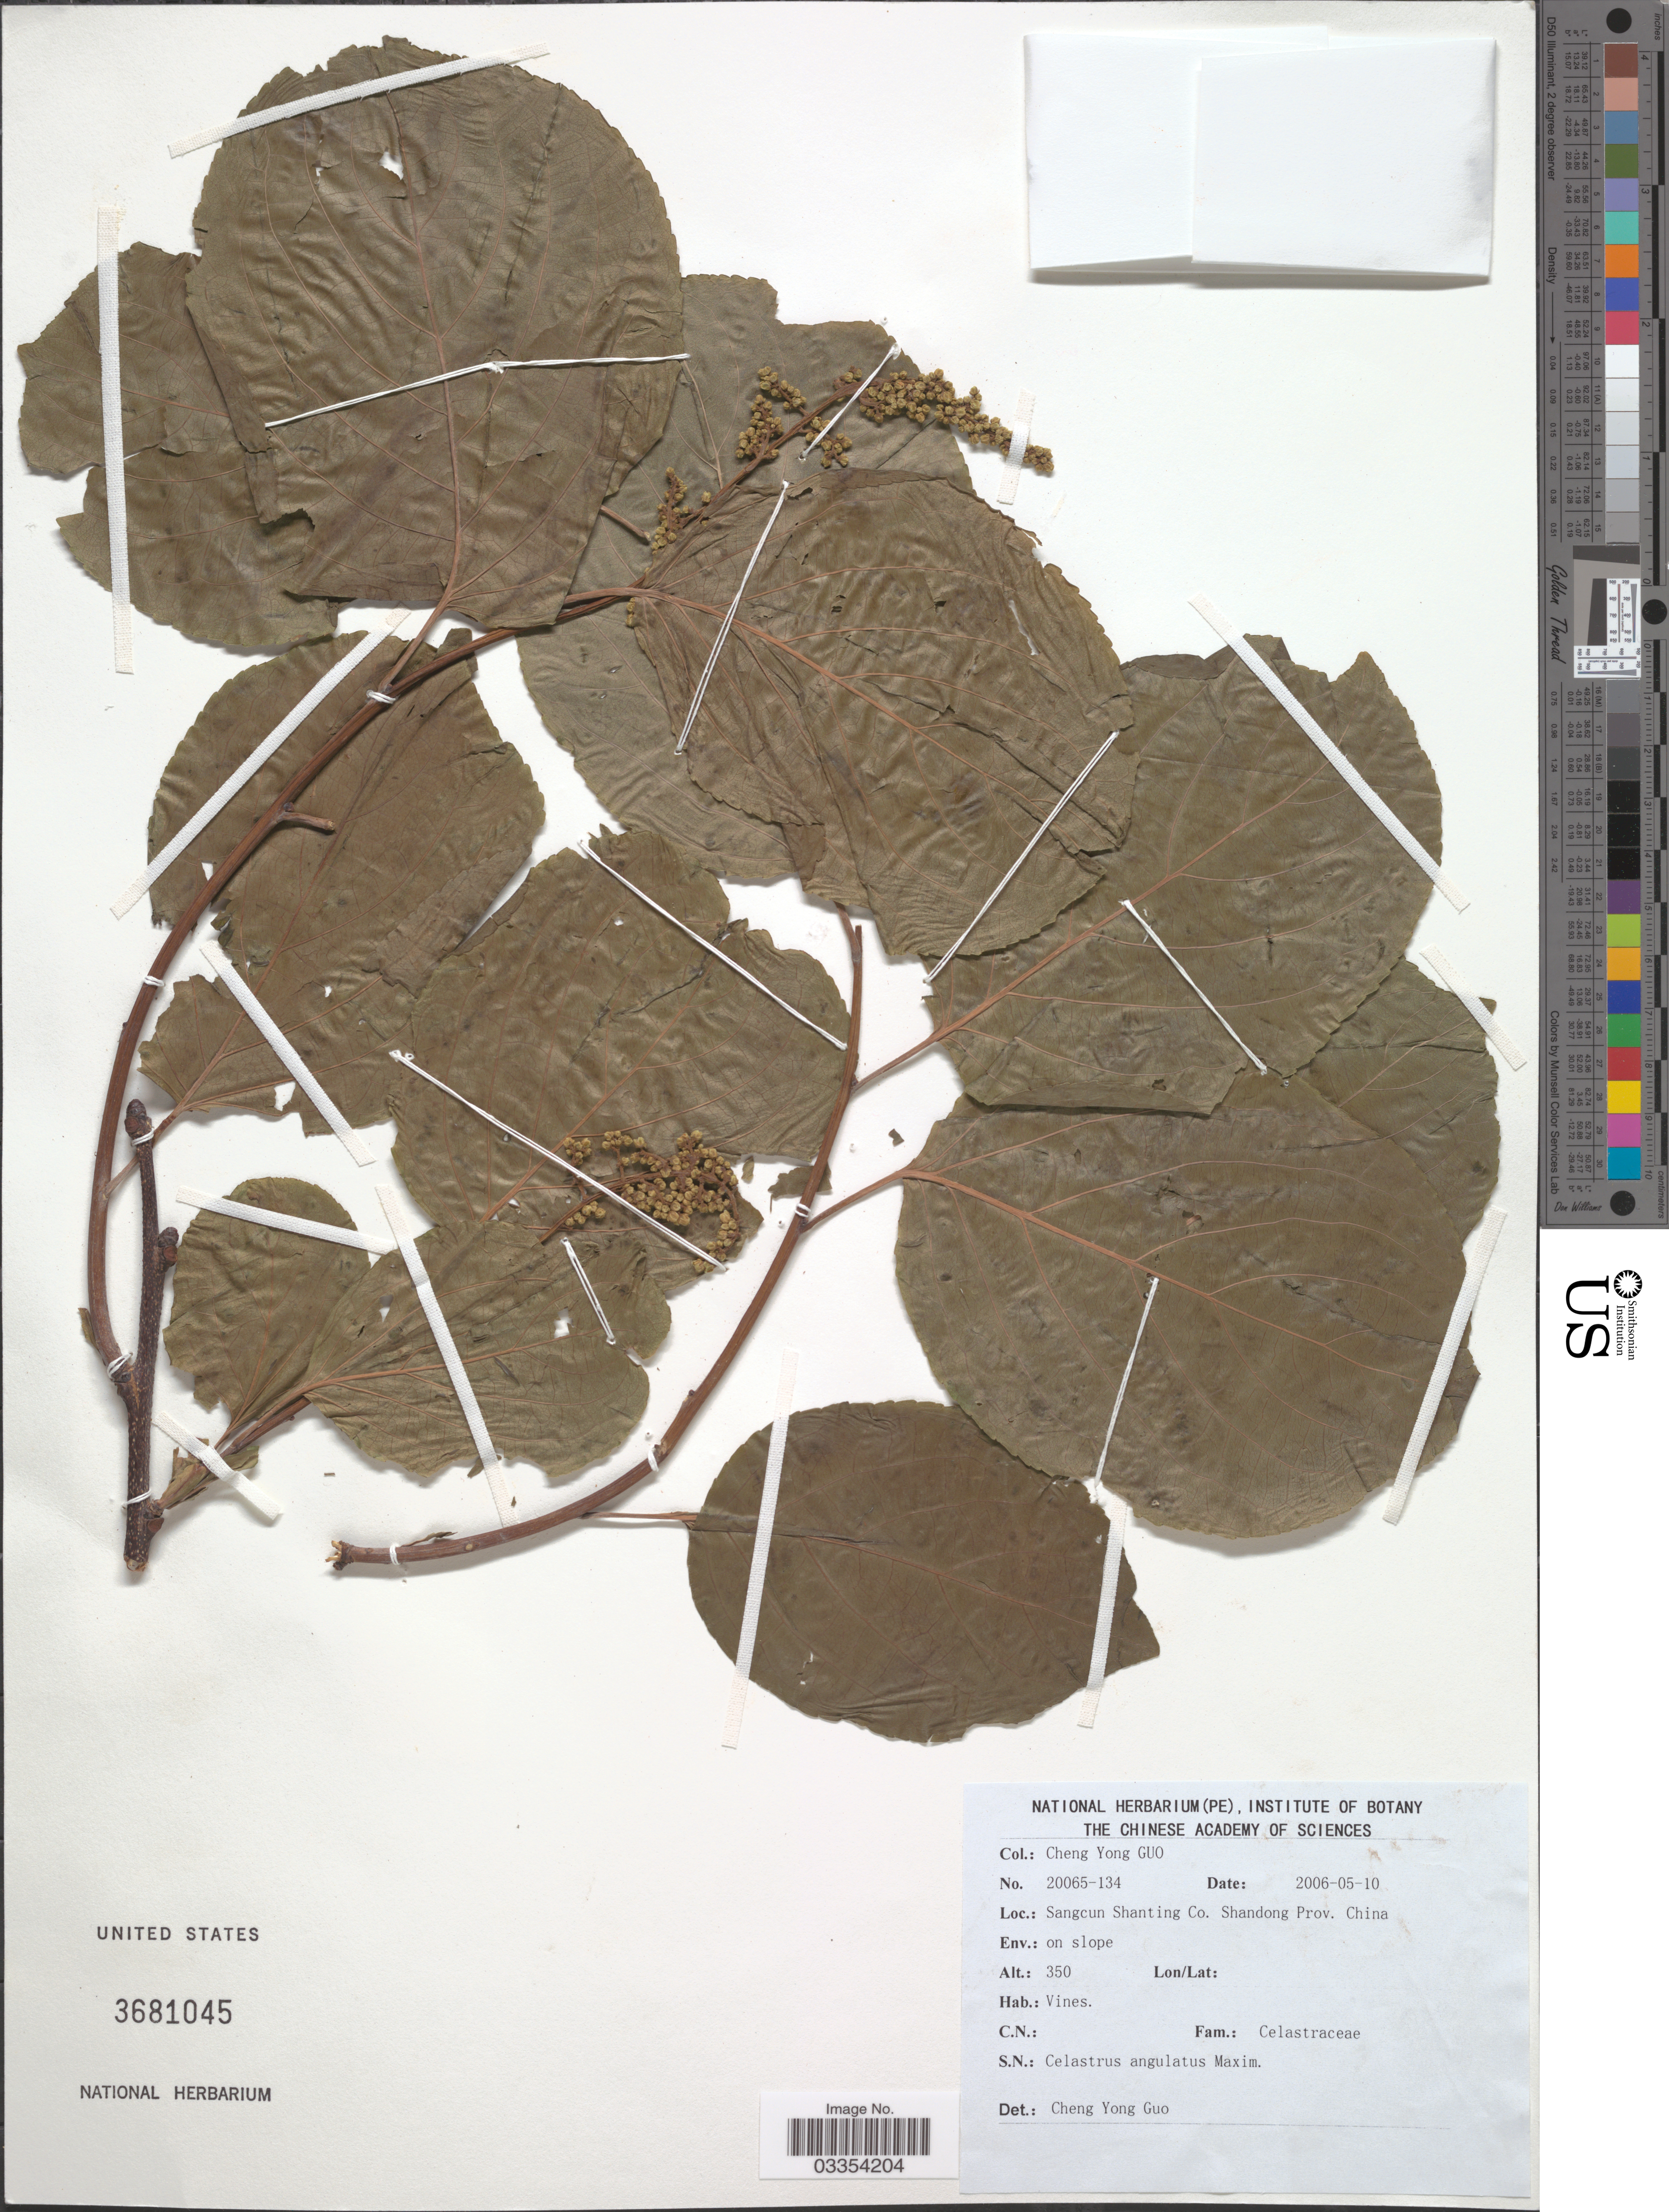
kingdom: Plantae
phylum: Tracheophyta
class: Magnoliopsida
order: Celastrales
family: Celastraceae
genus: Celastrus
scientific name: Celastrus angulatus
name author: Maxim.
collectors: Guo Chengyong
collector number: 20065-134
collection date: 2006-05-10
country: China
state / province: Shandong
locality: Sangcun Shanting Co.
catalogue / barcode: US 3681045